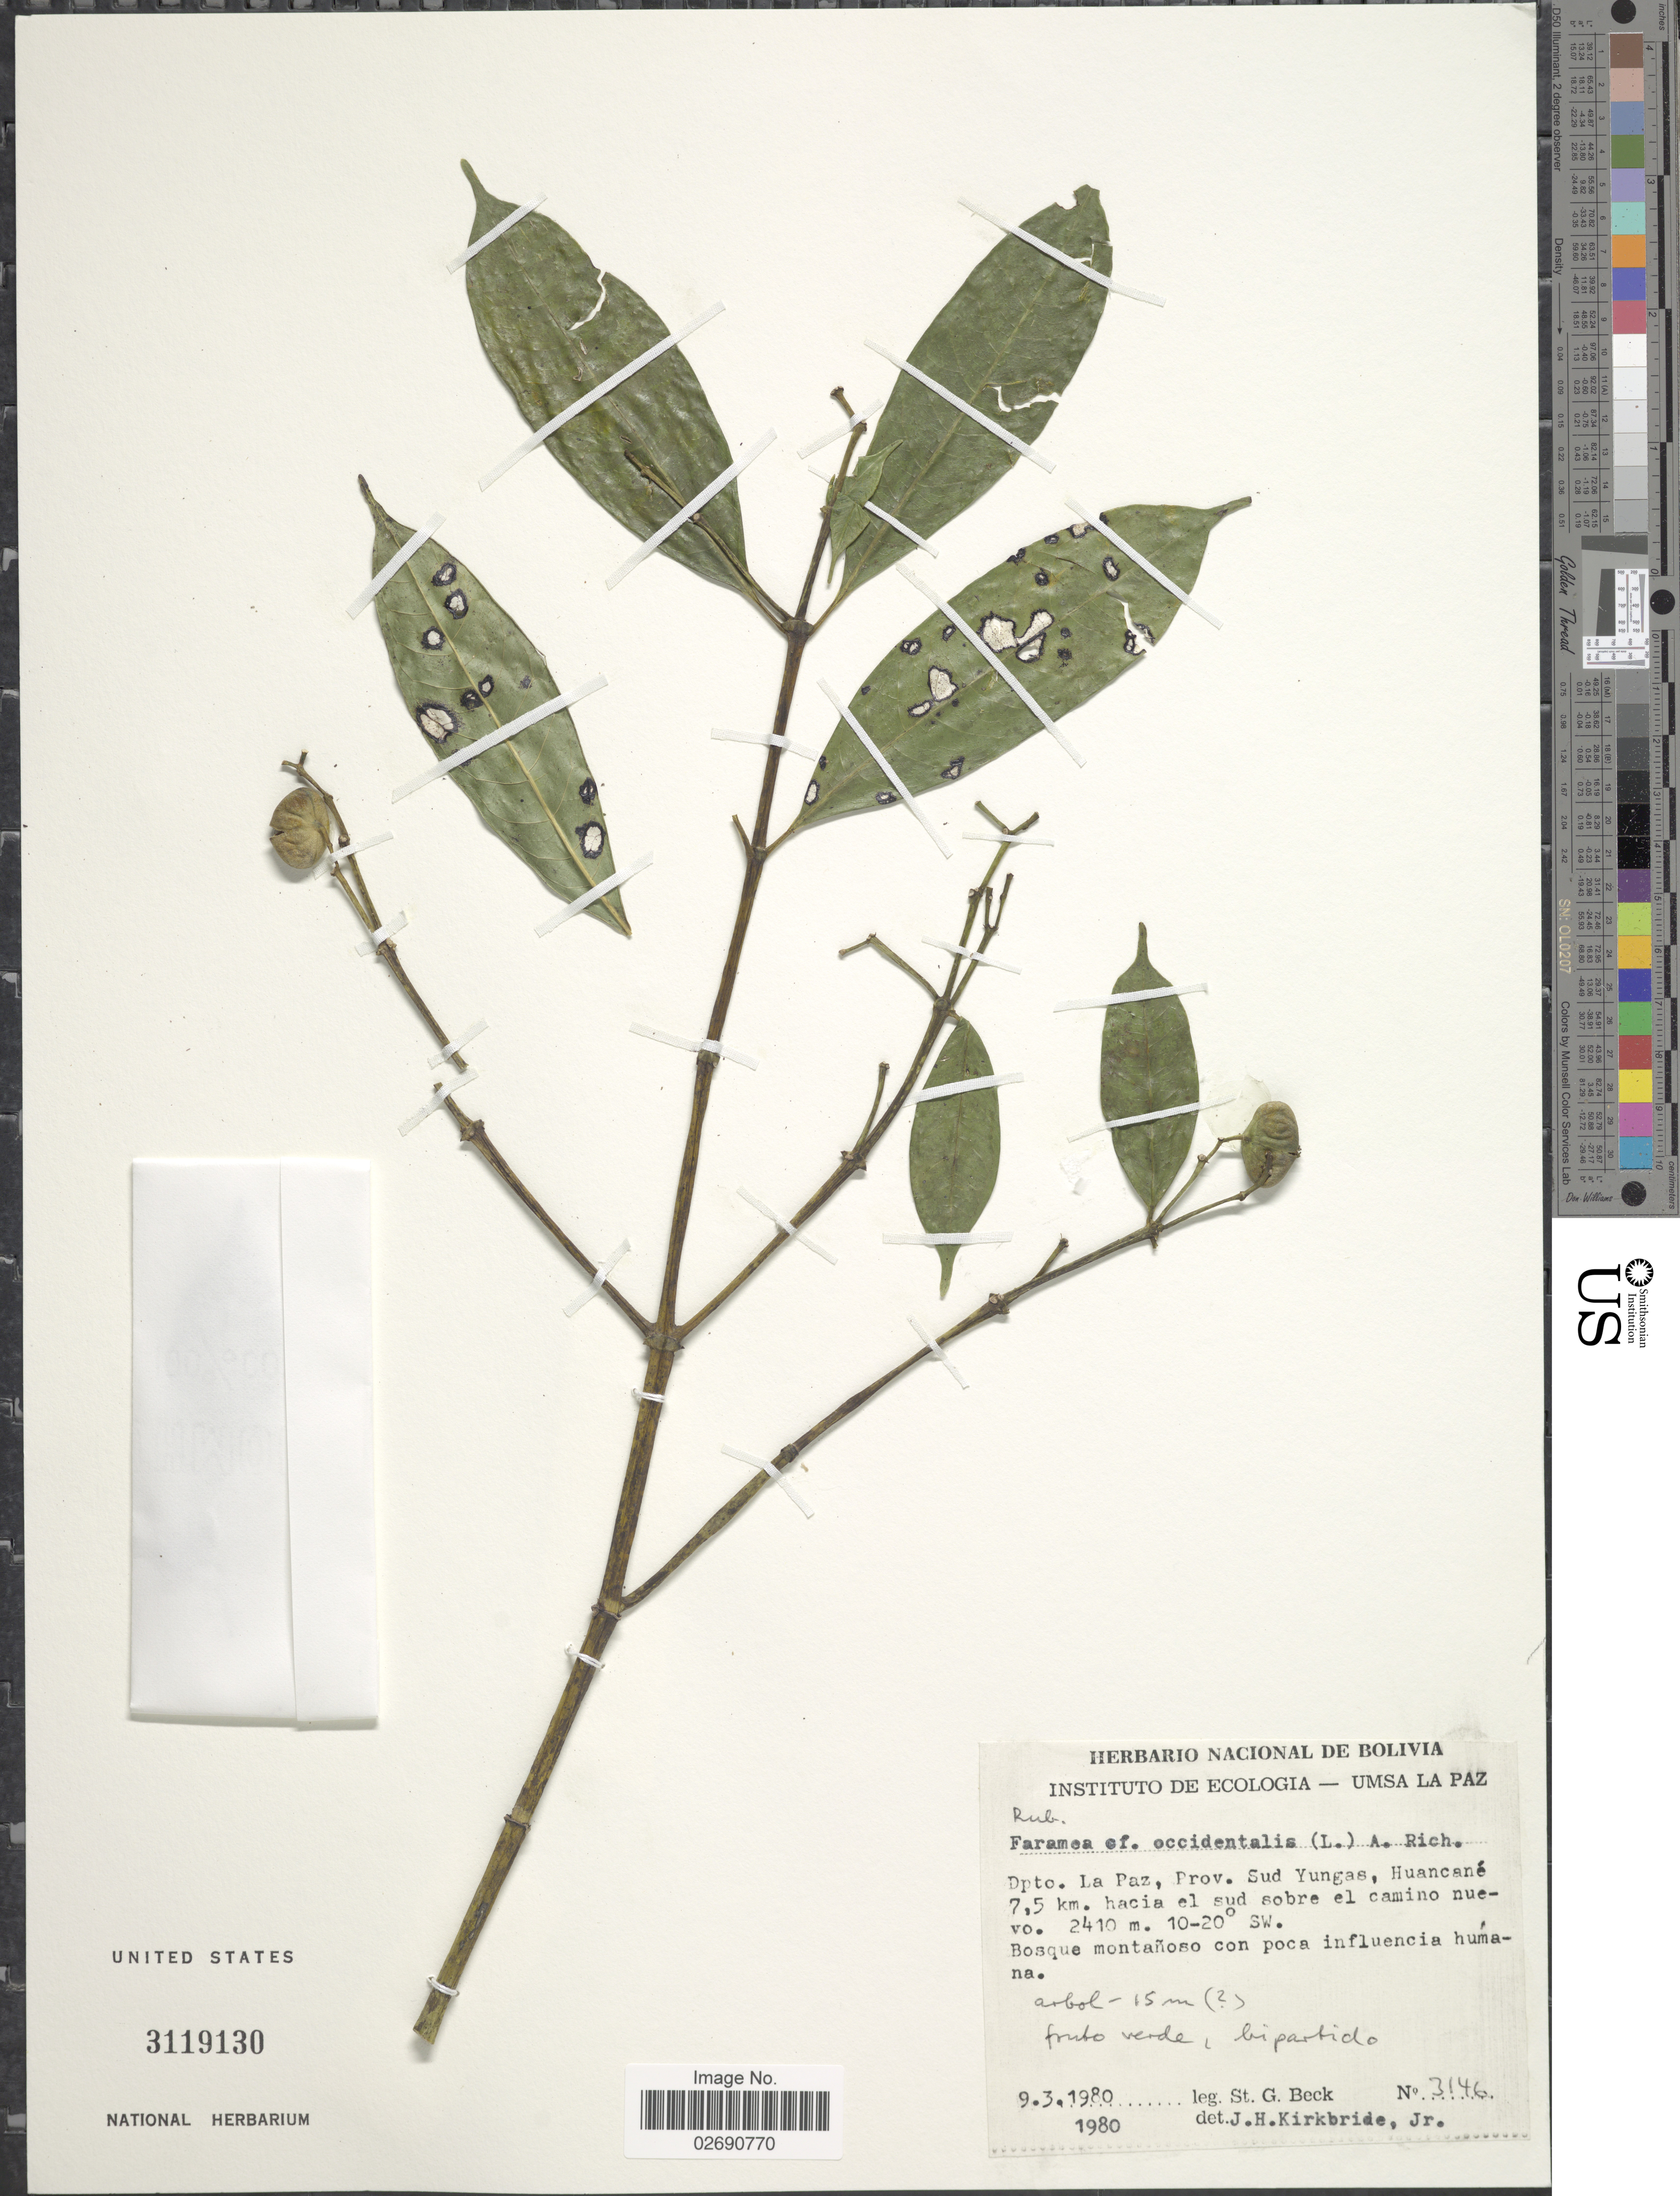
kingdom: Plantae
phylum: Tracheophyta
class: Magnoliopsida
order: Gentianales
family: Rubiaceae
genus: Faramea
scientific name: Faramea occidentalis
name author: (L.) A. Rich.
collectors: S. G. Beck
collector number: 3146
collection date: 1980-03-09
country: Bolivia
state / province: La Paz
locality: Dpto. La Paz, Prov. Sud Yungas, Huancané 7,5 km hacia el sud sobre el camino nuevo. Bosque montañoso con poca influencia humana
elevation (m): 2410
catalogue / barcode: US 3119130